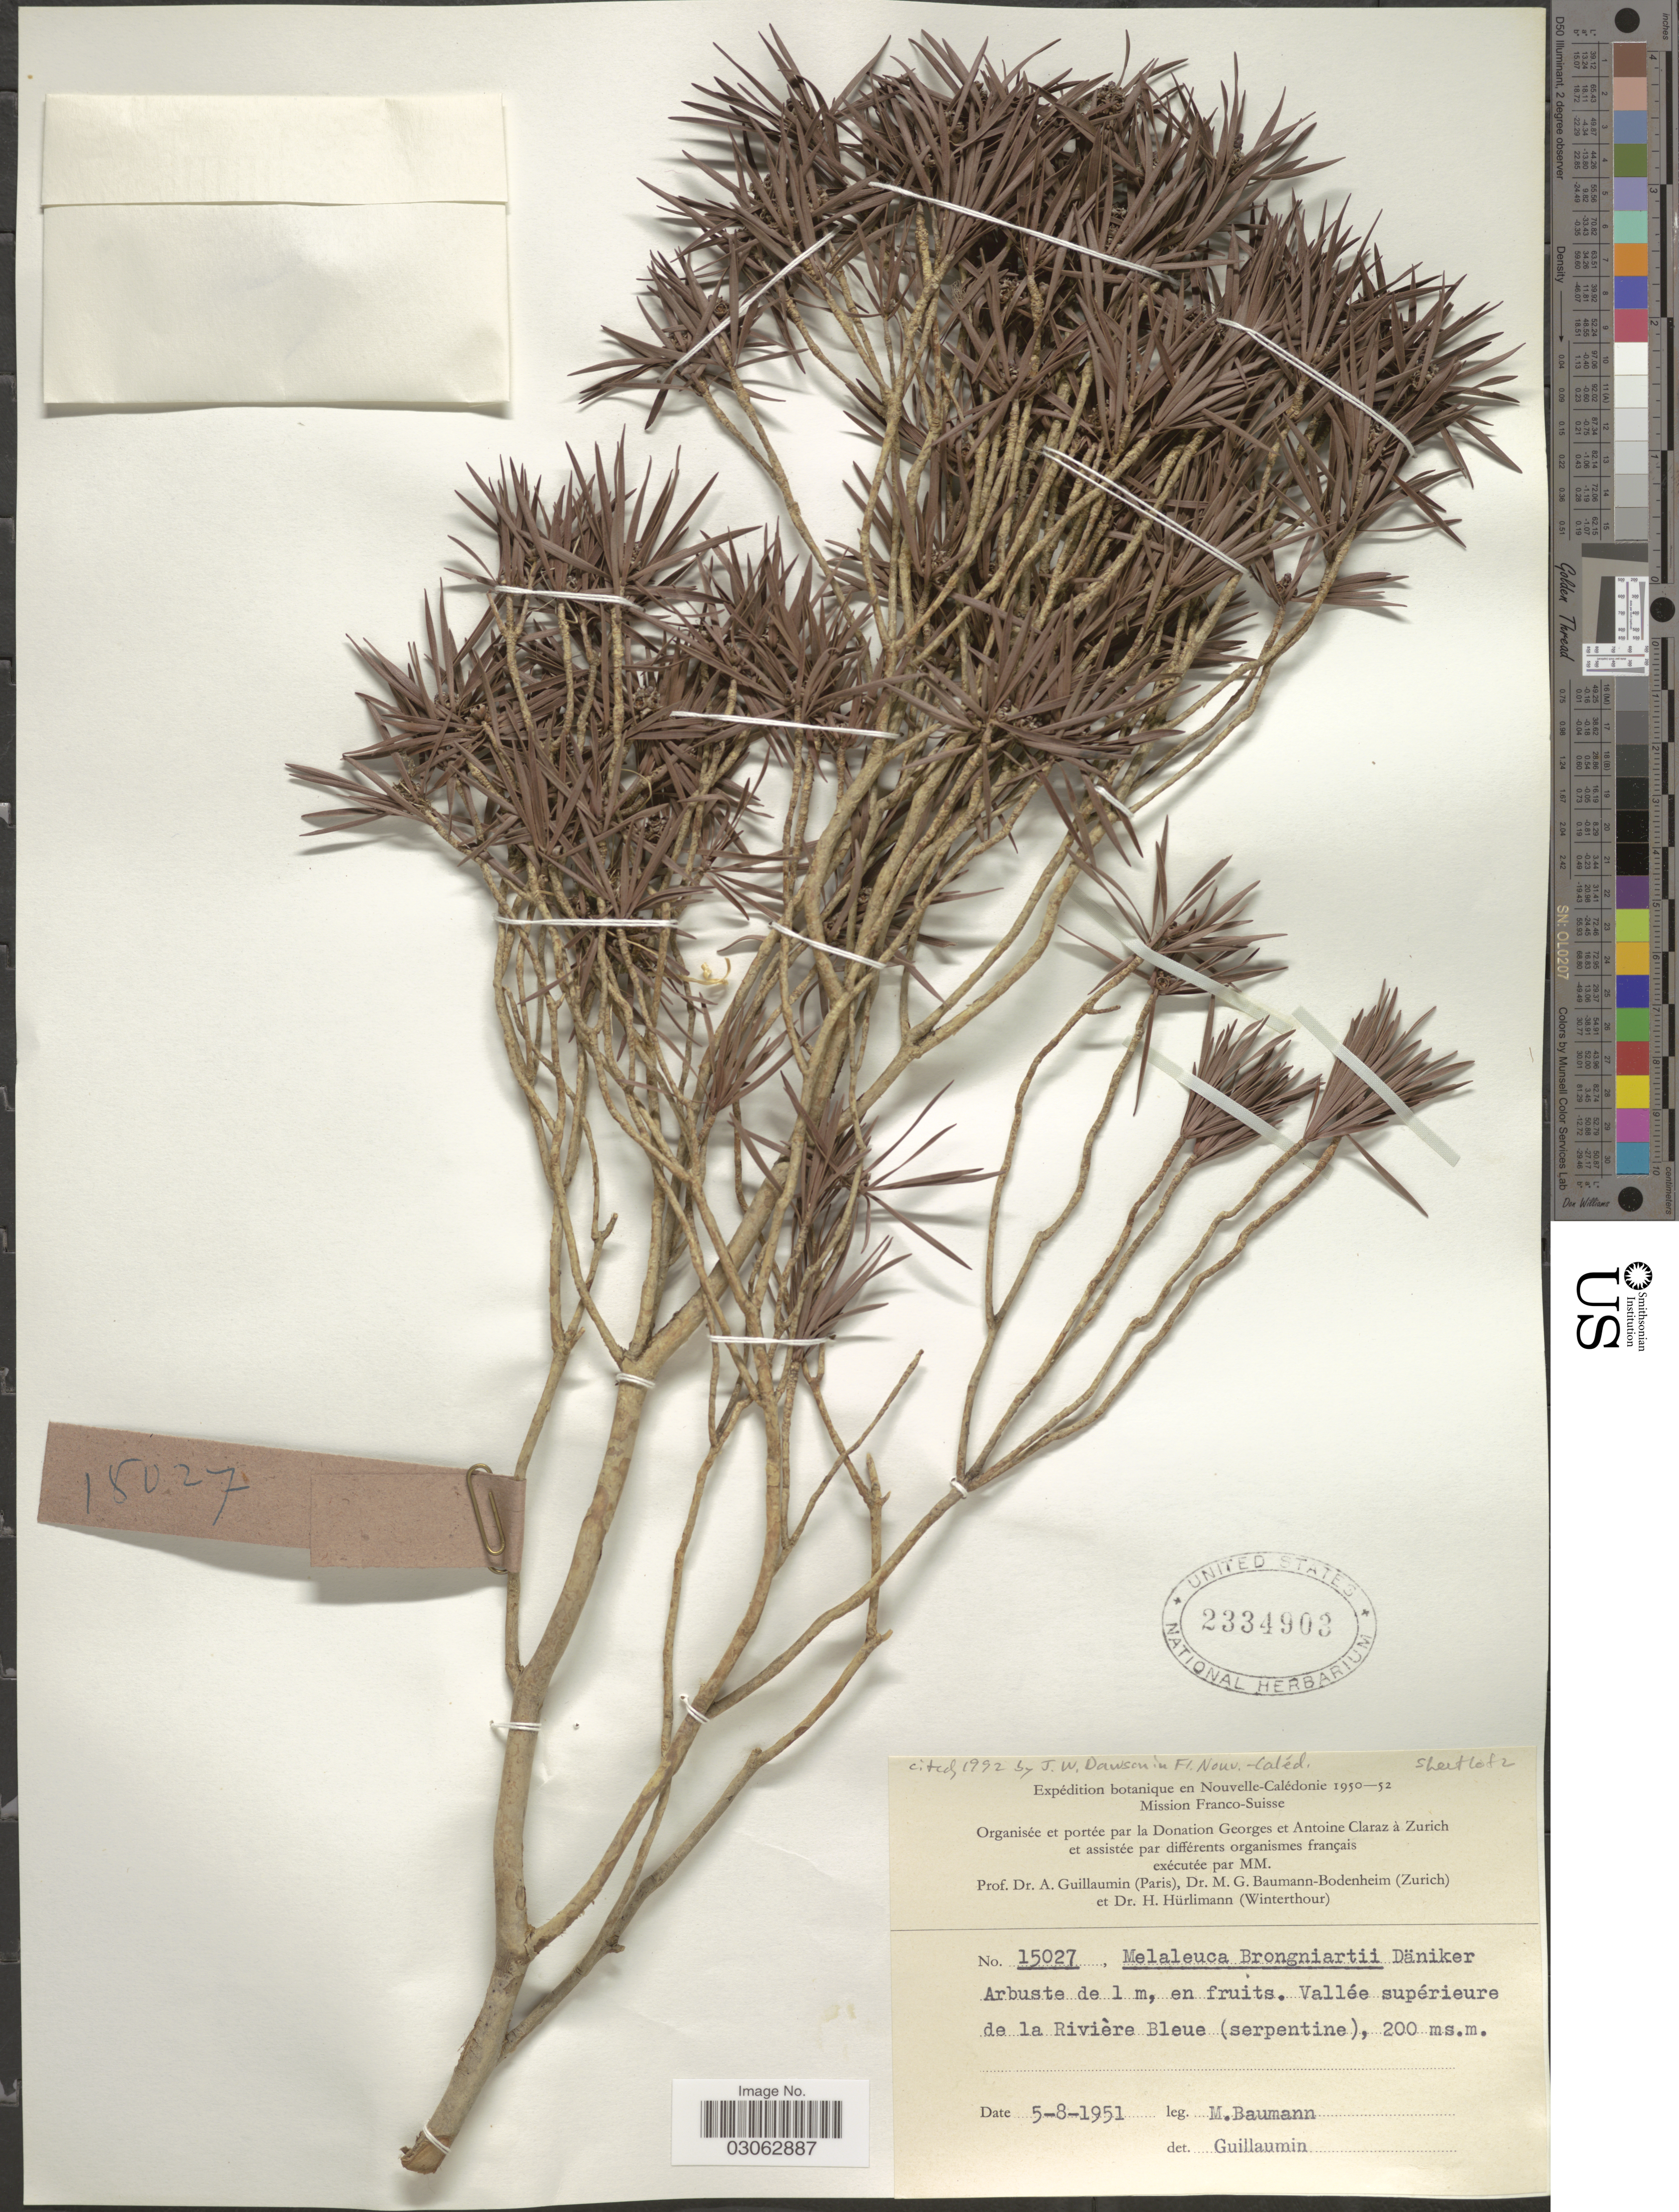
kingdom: Plantae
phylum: Tracheophyta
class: Magnoliopsida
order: Myrtales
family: Myrtaceae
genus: Melaleuca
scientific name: Melaleuca brongniartii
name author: F. Muell.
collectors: M. Baumann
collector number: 15027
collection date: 1951-08-05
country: New Caledonia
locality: Vallée supérieure de la Rivière Bleue (serpentine).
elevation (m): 200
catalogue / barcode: US 2334903